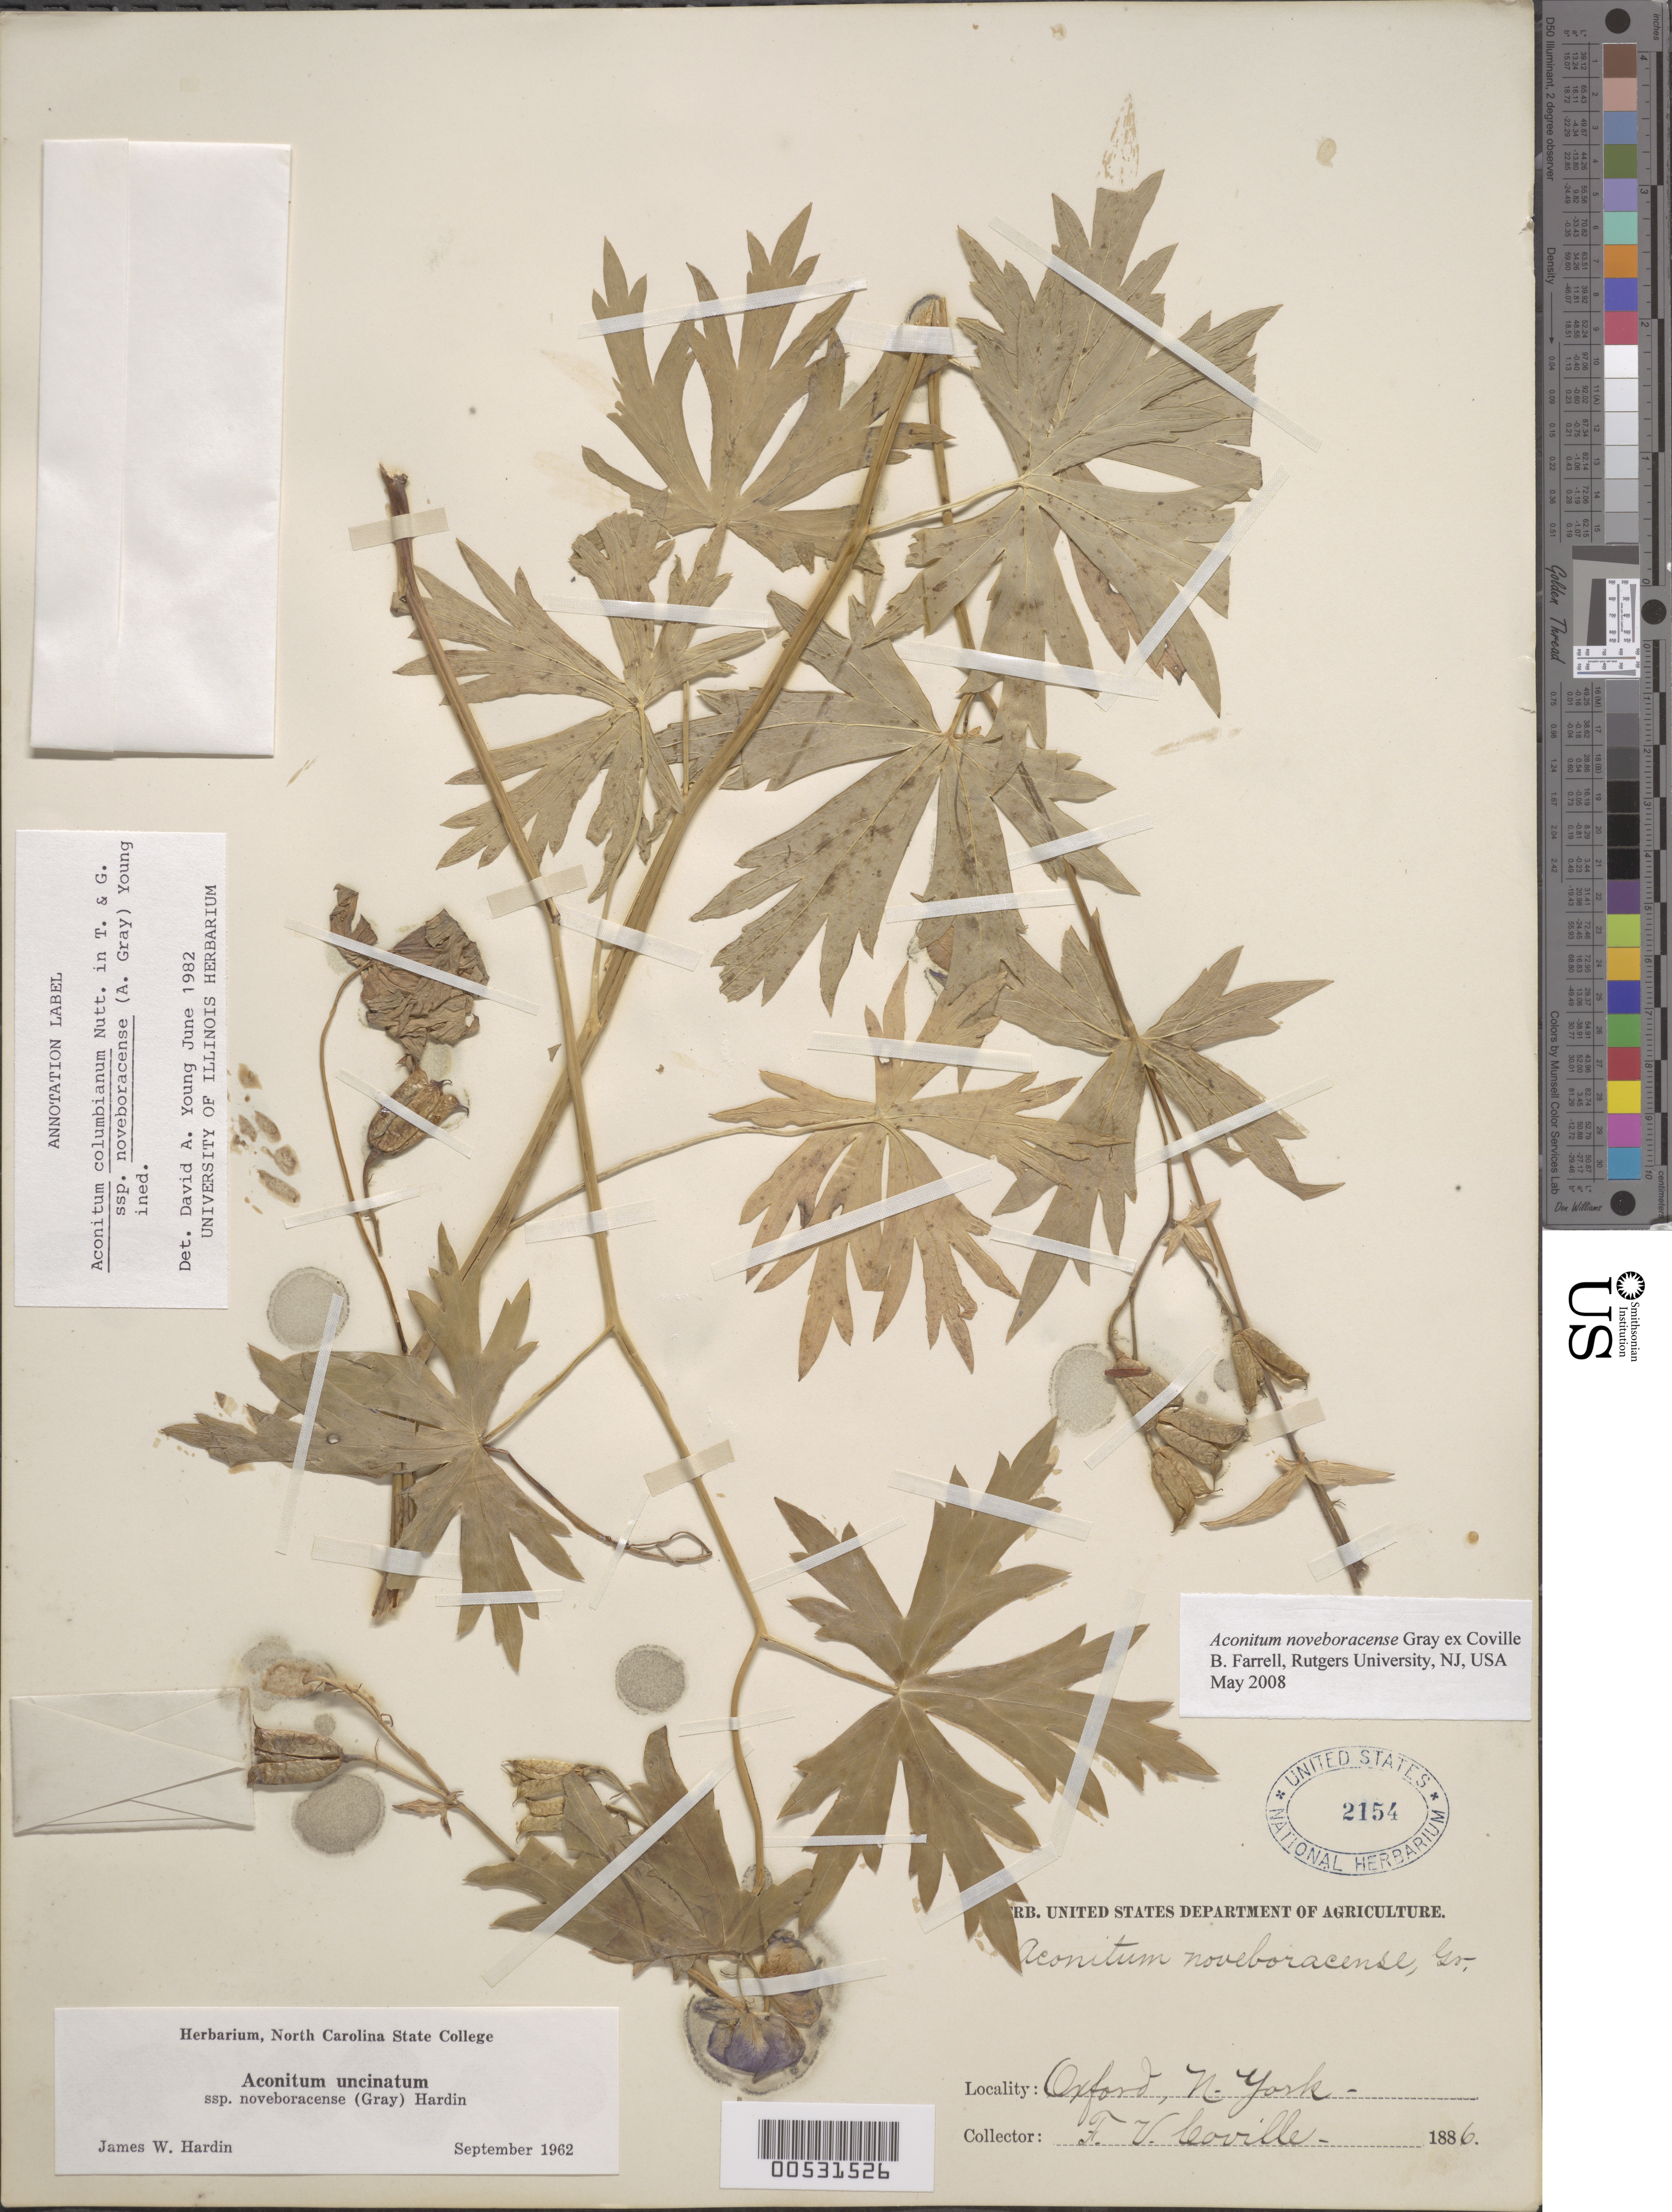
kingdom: Plantae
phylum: Tracheophyta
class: Magnoliopsida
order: Ranunculales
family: Ranunculaceae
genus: Aconitum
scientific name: Aconitum noveboracense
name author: A. Gray ex Coville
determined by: Young, D. A.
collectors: F. V. Coville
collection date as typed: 1886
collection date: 1886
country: United States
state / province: New York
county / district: Chenango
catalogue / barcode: US 2154